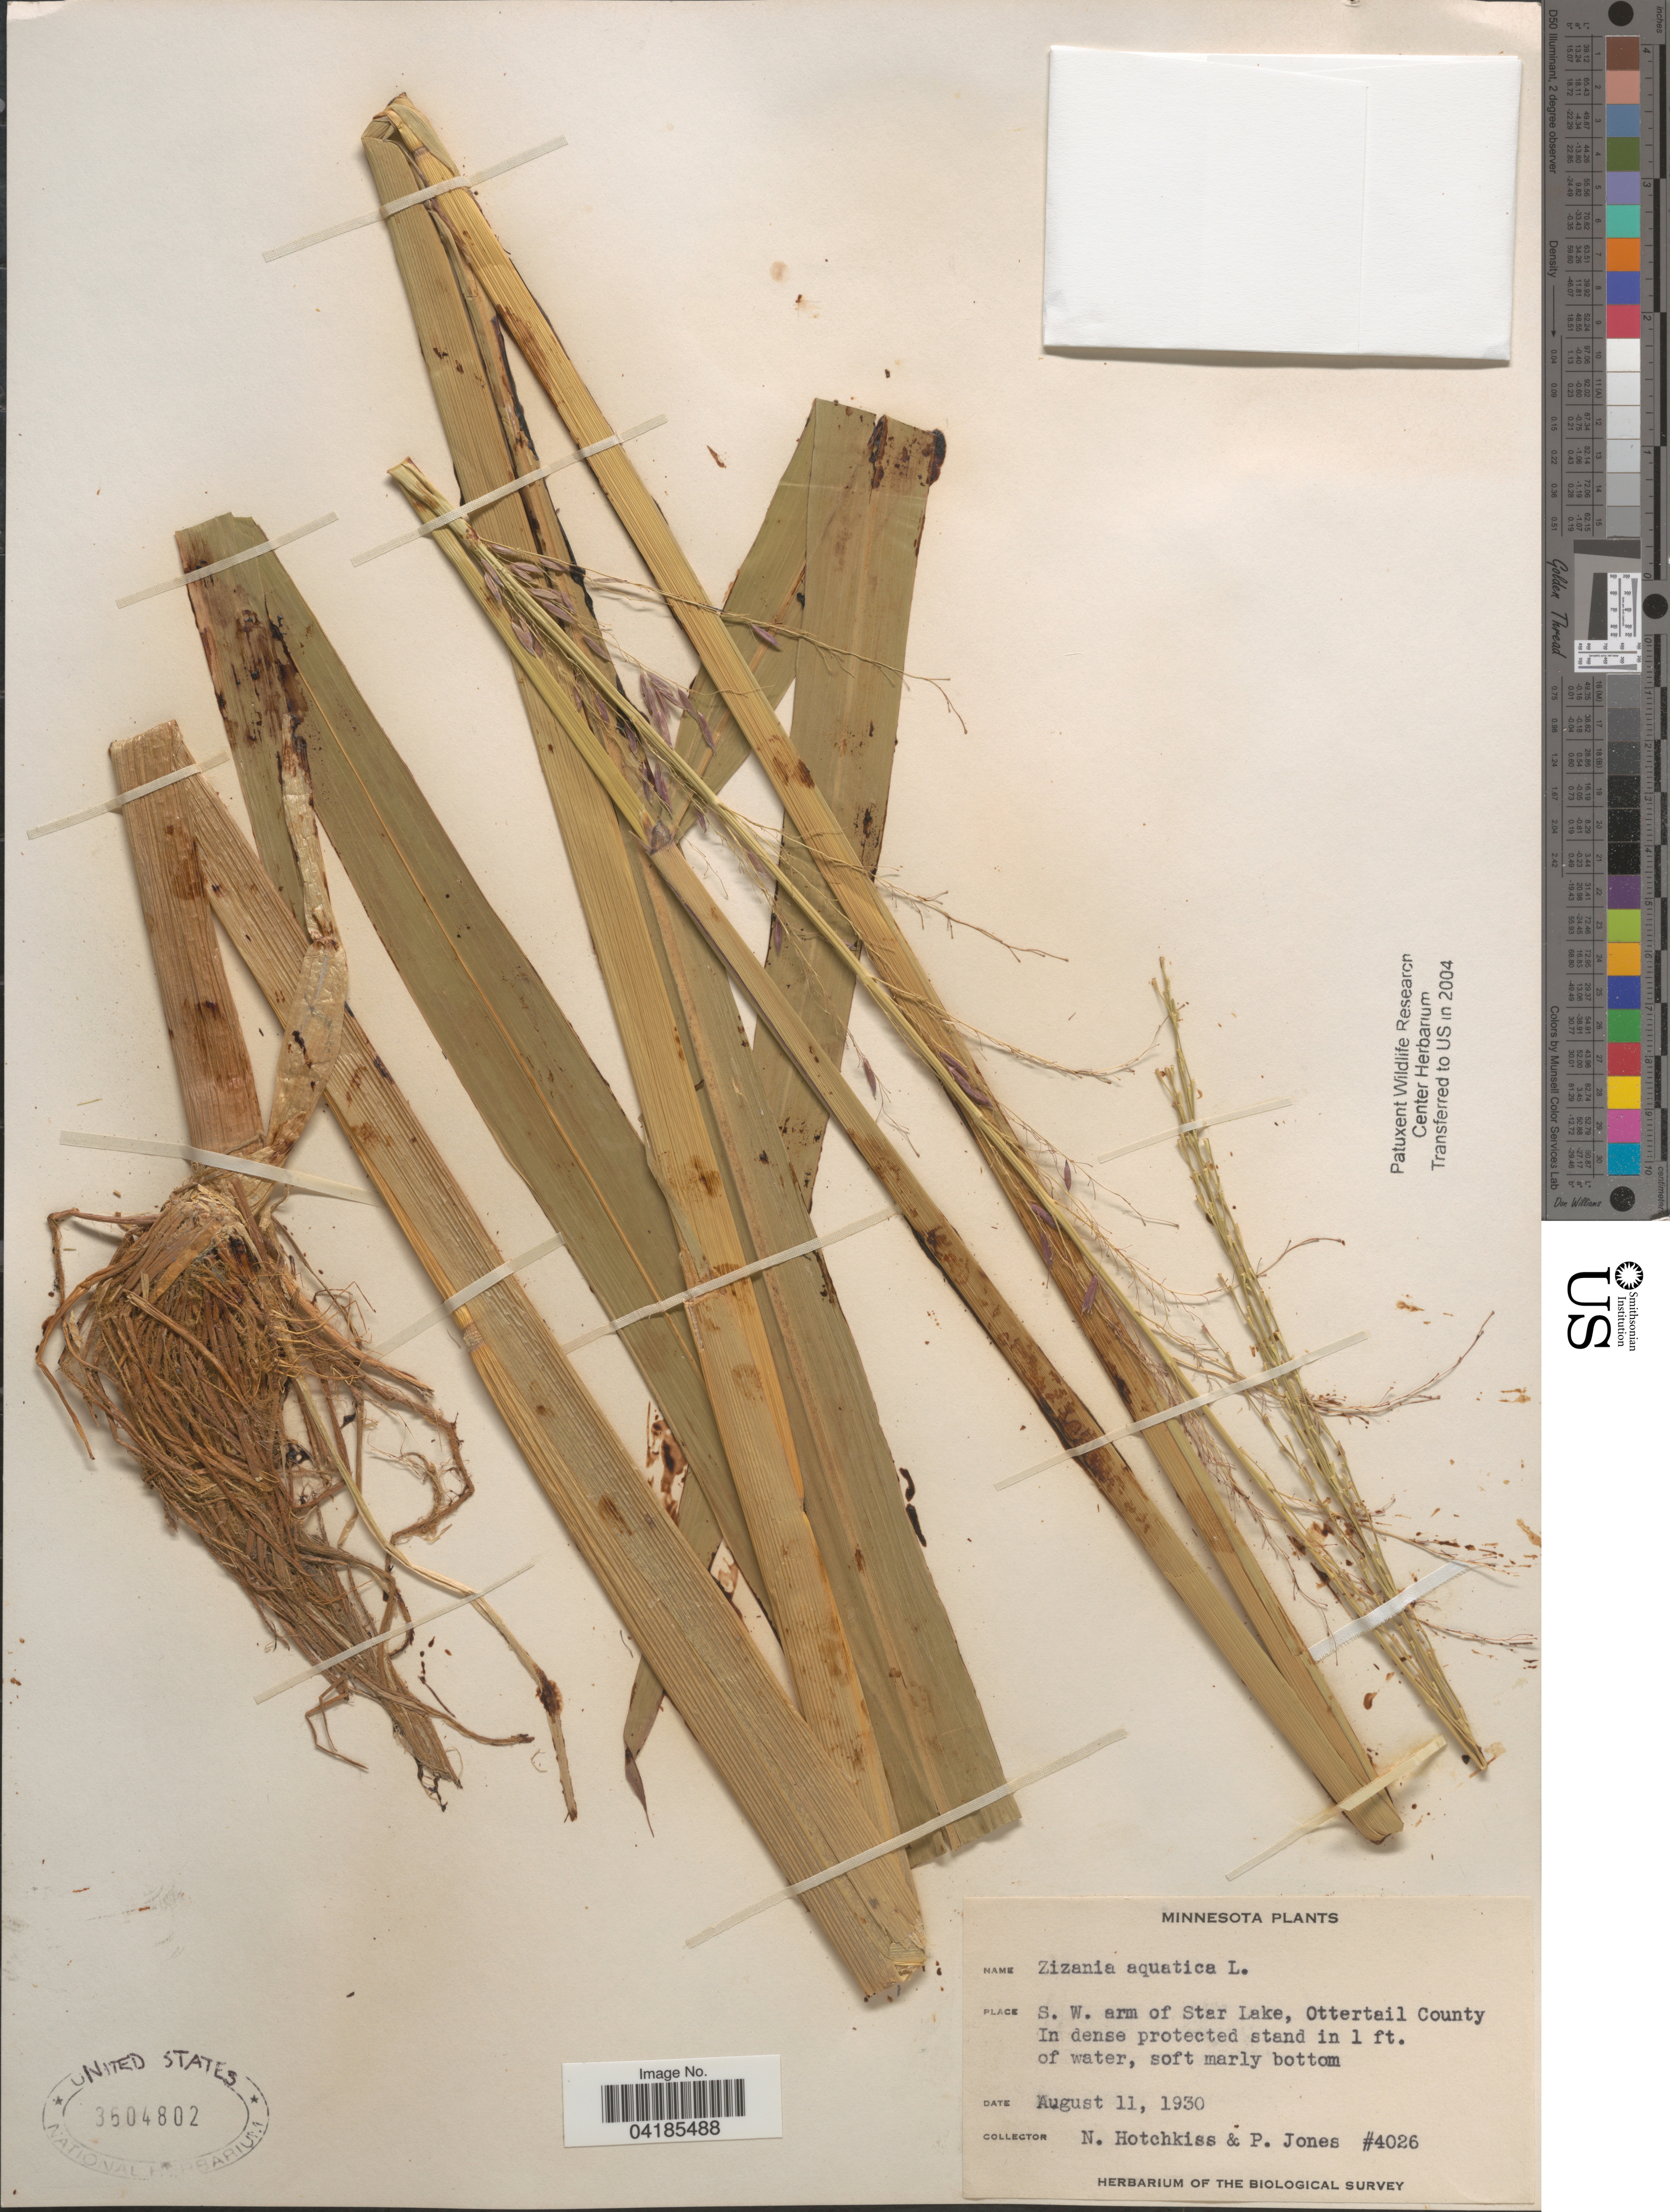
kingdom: Plantae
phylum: Tracheophyta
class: Liliopsida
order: Poales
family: Poaceae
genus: Zizania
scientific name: Zizania palustris var. interior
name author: L.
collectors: N. Hotchkiss & P. Jones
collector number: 4026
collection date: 1930-08-11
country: United States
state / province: Minnesota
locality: S. W. arm of Star Lake, Ottertail County. The Biological Survey.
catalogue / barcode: US 3604802